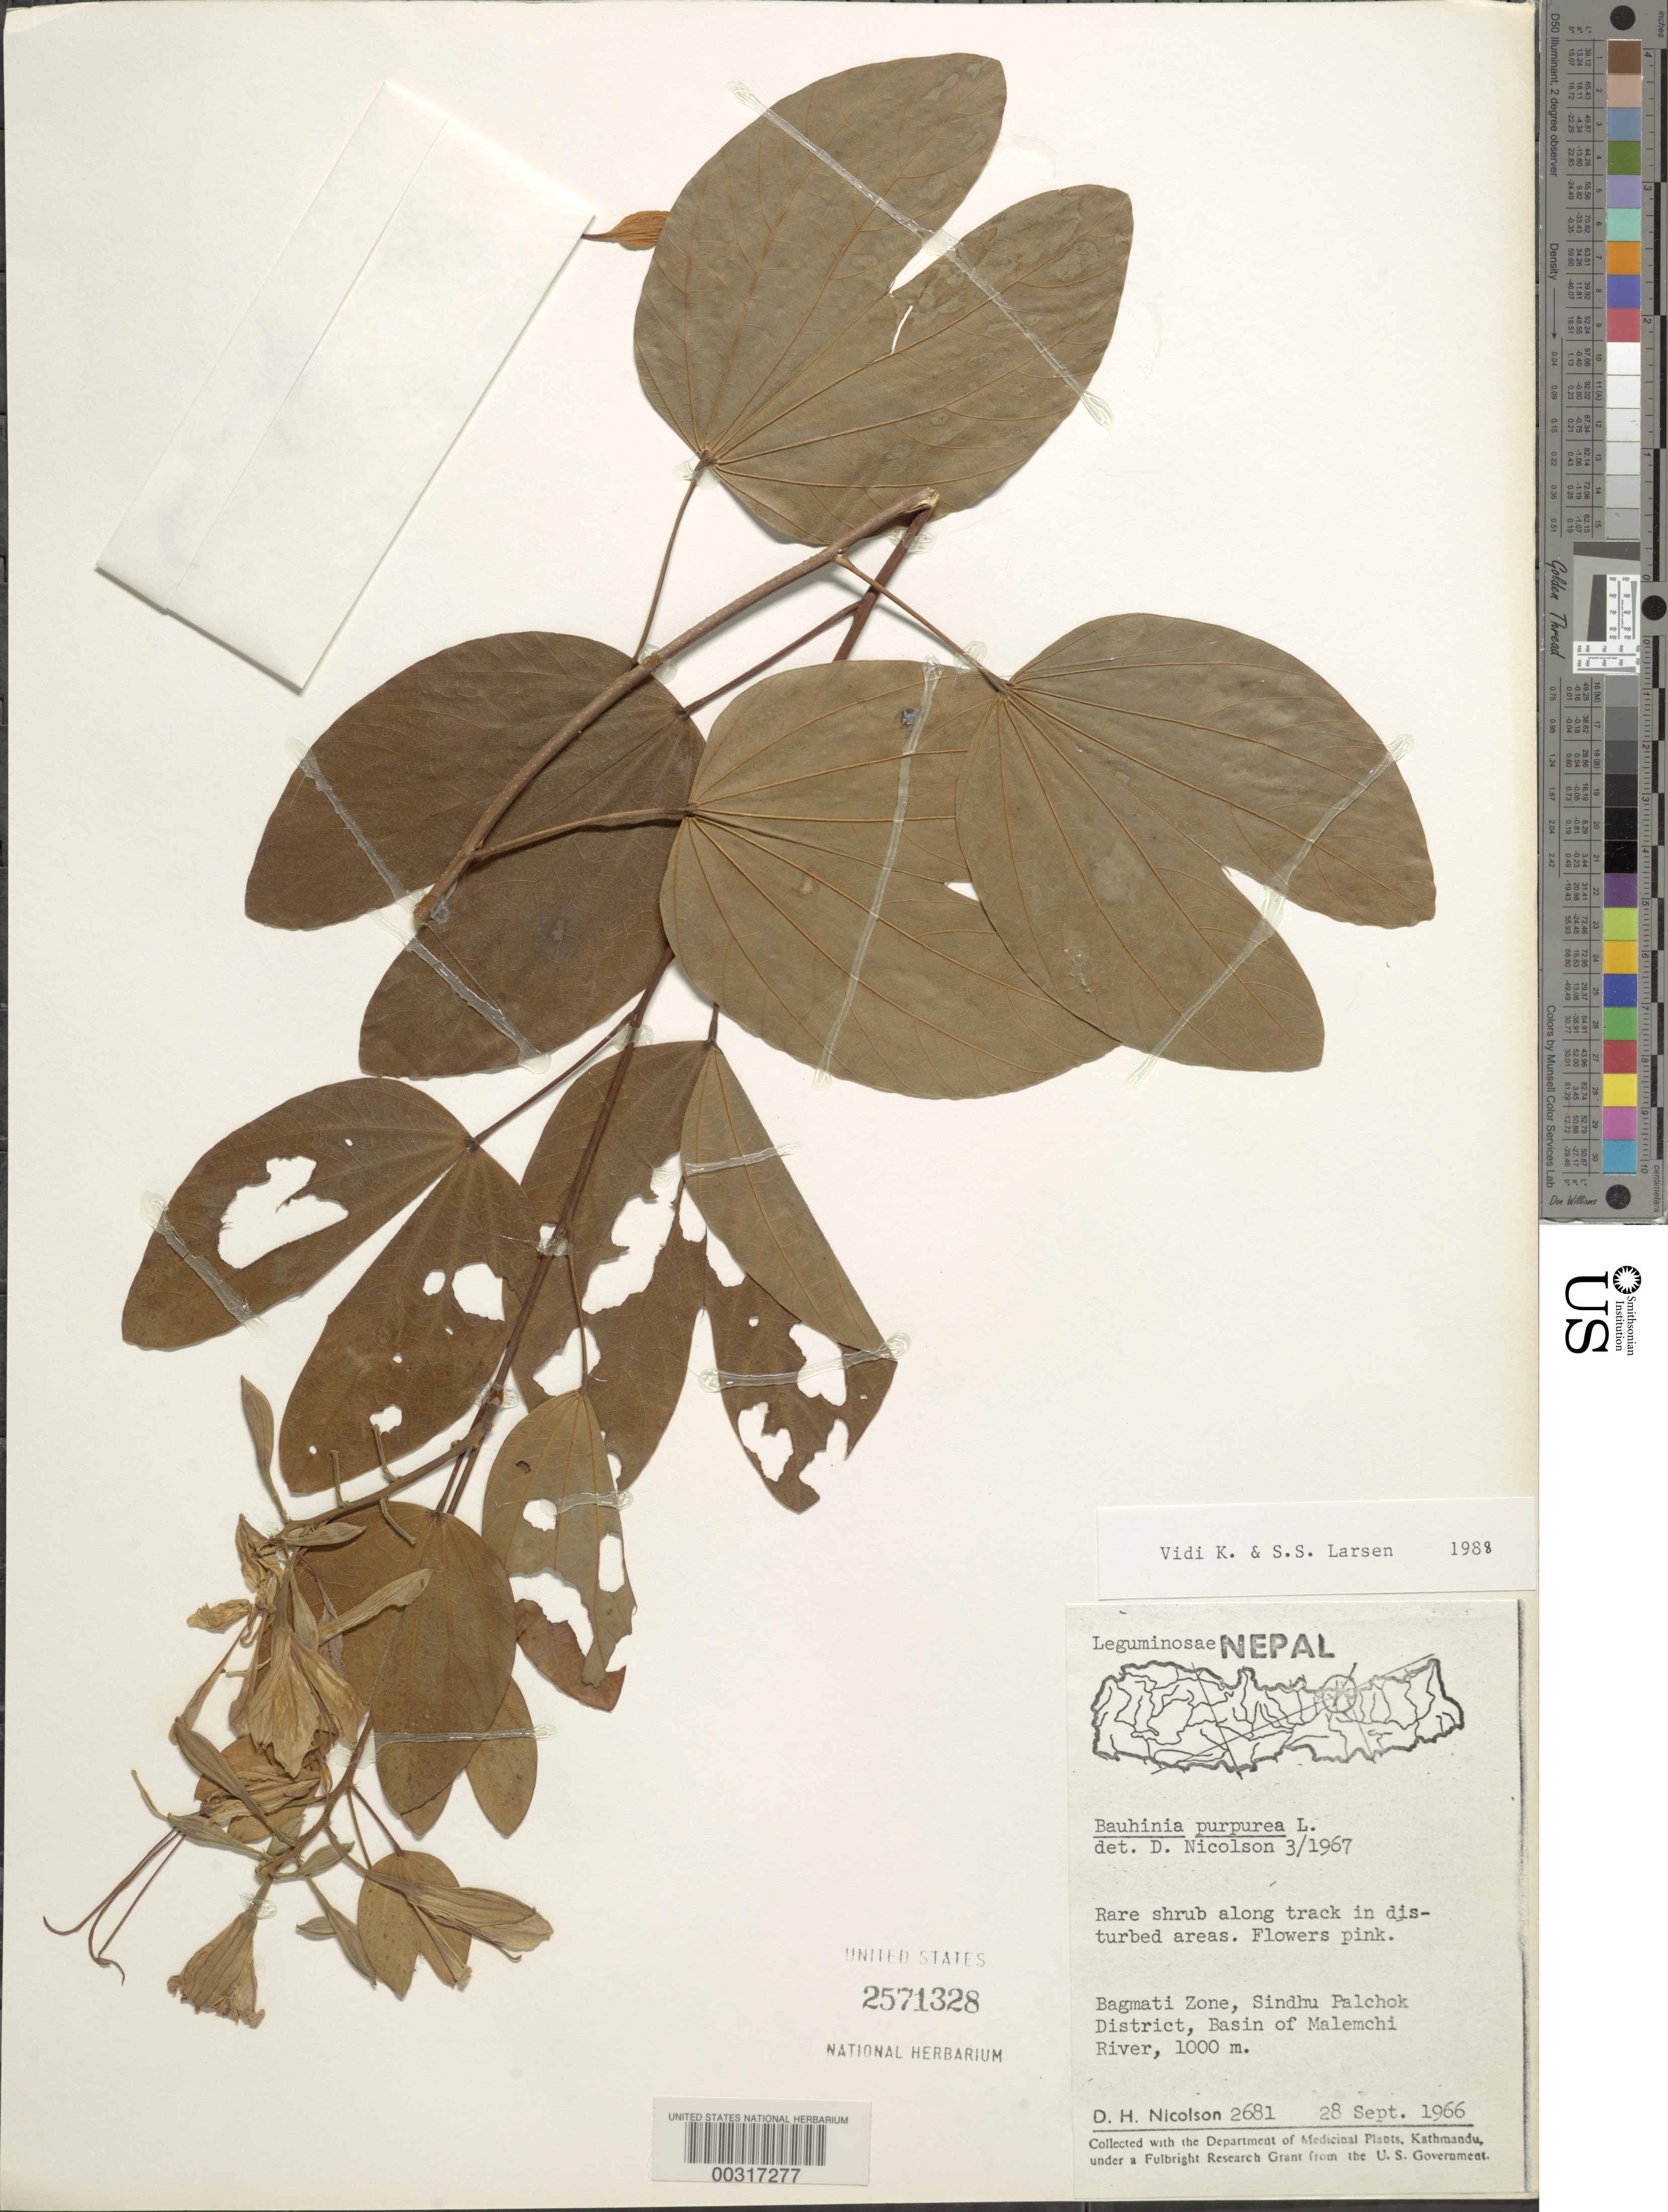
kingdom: Plantae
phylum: Tracheophyta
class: Magnoliopsida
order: Fabales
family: Fabaceae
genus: Bauhinia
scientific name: Bauhinia purpurea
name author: L.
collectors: D. H. Nicolson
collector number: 2681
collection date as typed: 28 Sep 1966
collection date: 1966-09-28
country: Nepal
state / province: Bagmati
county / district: Sindhupalchok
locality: Basin of malemchi river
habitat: In disturbed areas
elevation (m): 1000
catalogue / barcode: US 2571328